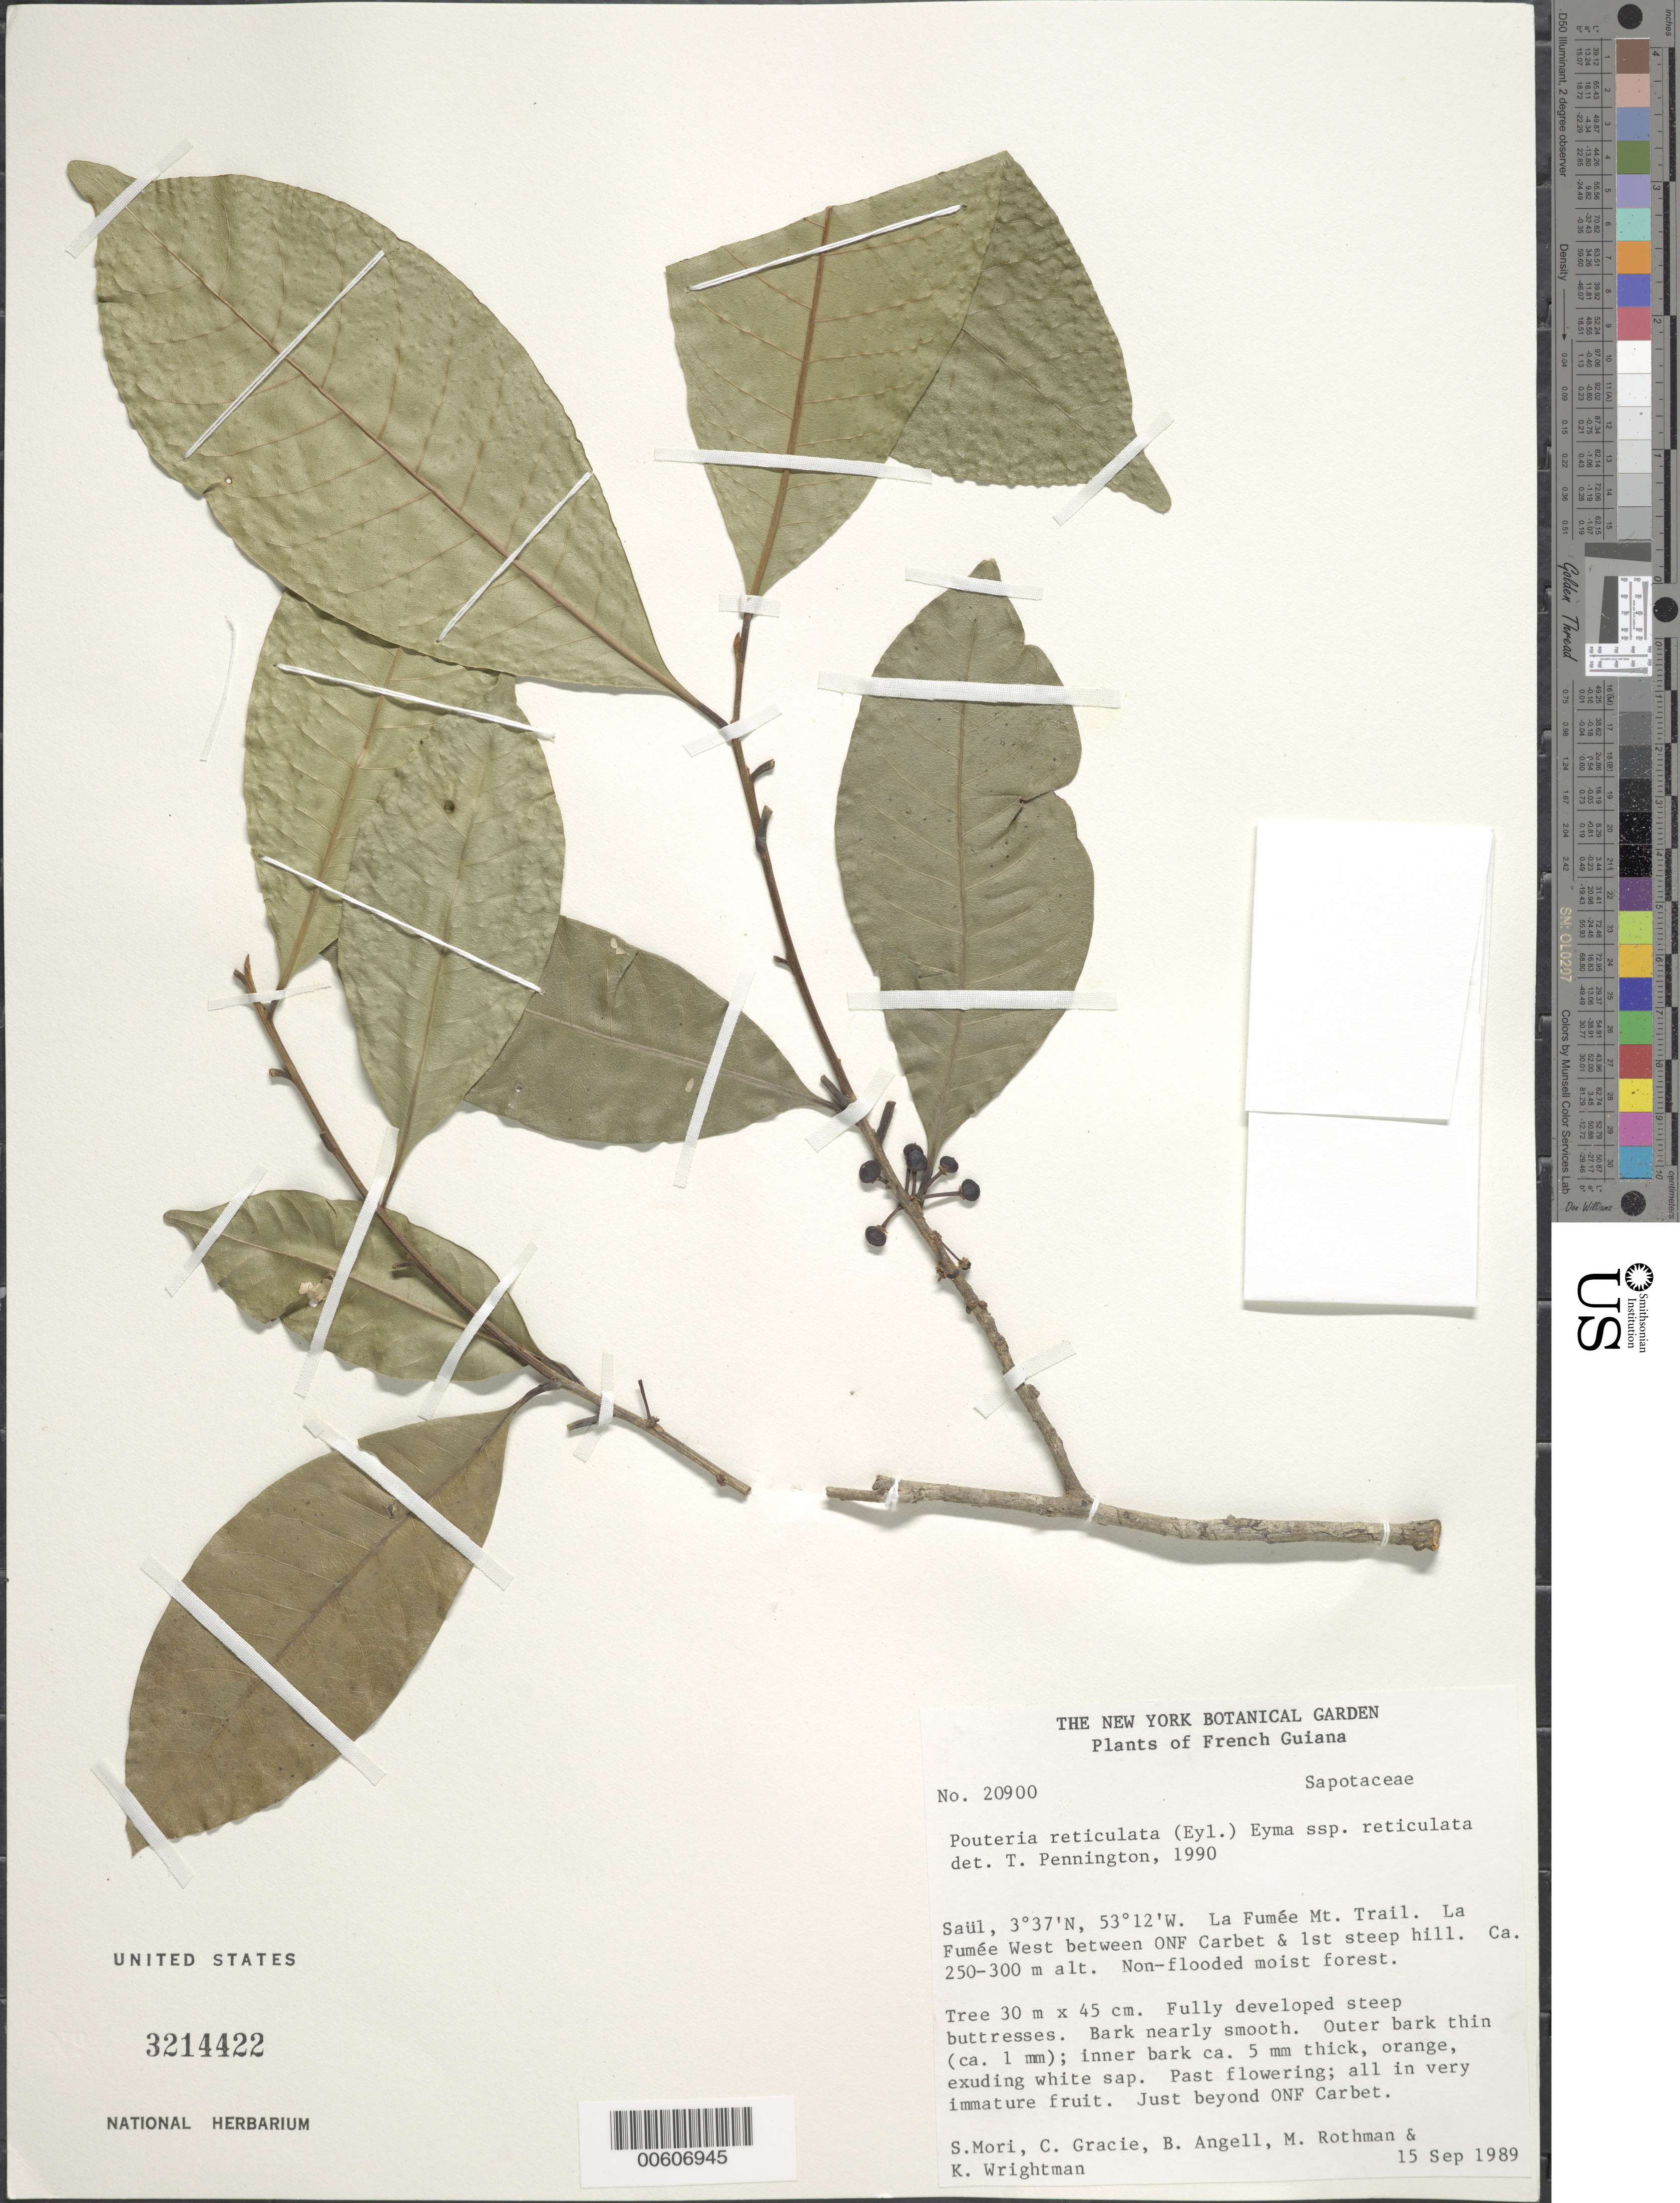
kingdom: Plantae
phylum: Tracheophyta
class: Magnoliopsida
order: Ericales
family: Sapotaceae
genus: Pouteria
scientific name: Pouteria reticulata subsp. reticulata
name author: (Engl.) Eyma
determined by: Pennington, T. D., (K)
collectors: S. Mori, C. A. Gracie, Bobbi Angell, M. Rothman & K. Wrightman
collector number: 20900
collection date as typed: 15-Sep-89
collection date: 1989-09-15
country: French Guiana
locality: Saül, La Fumée Mt. Trail, La Fumée W between ONF Carbet & 1st steep hill; just past ONF Carbet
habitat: Non-flooded moist forest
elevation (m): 250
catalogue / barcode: US 3214422